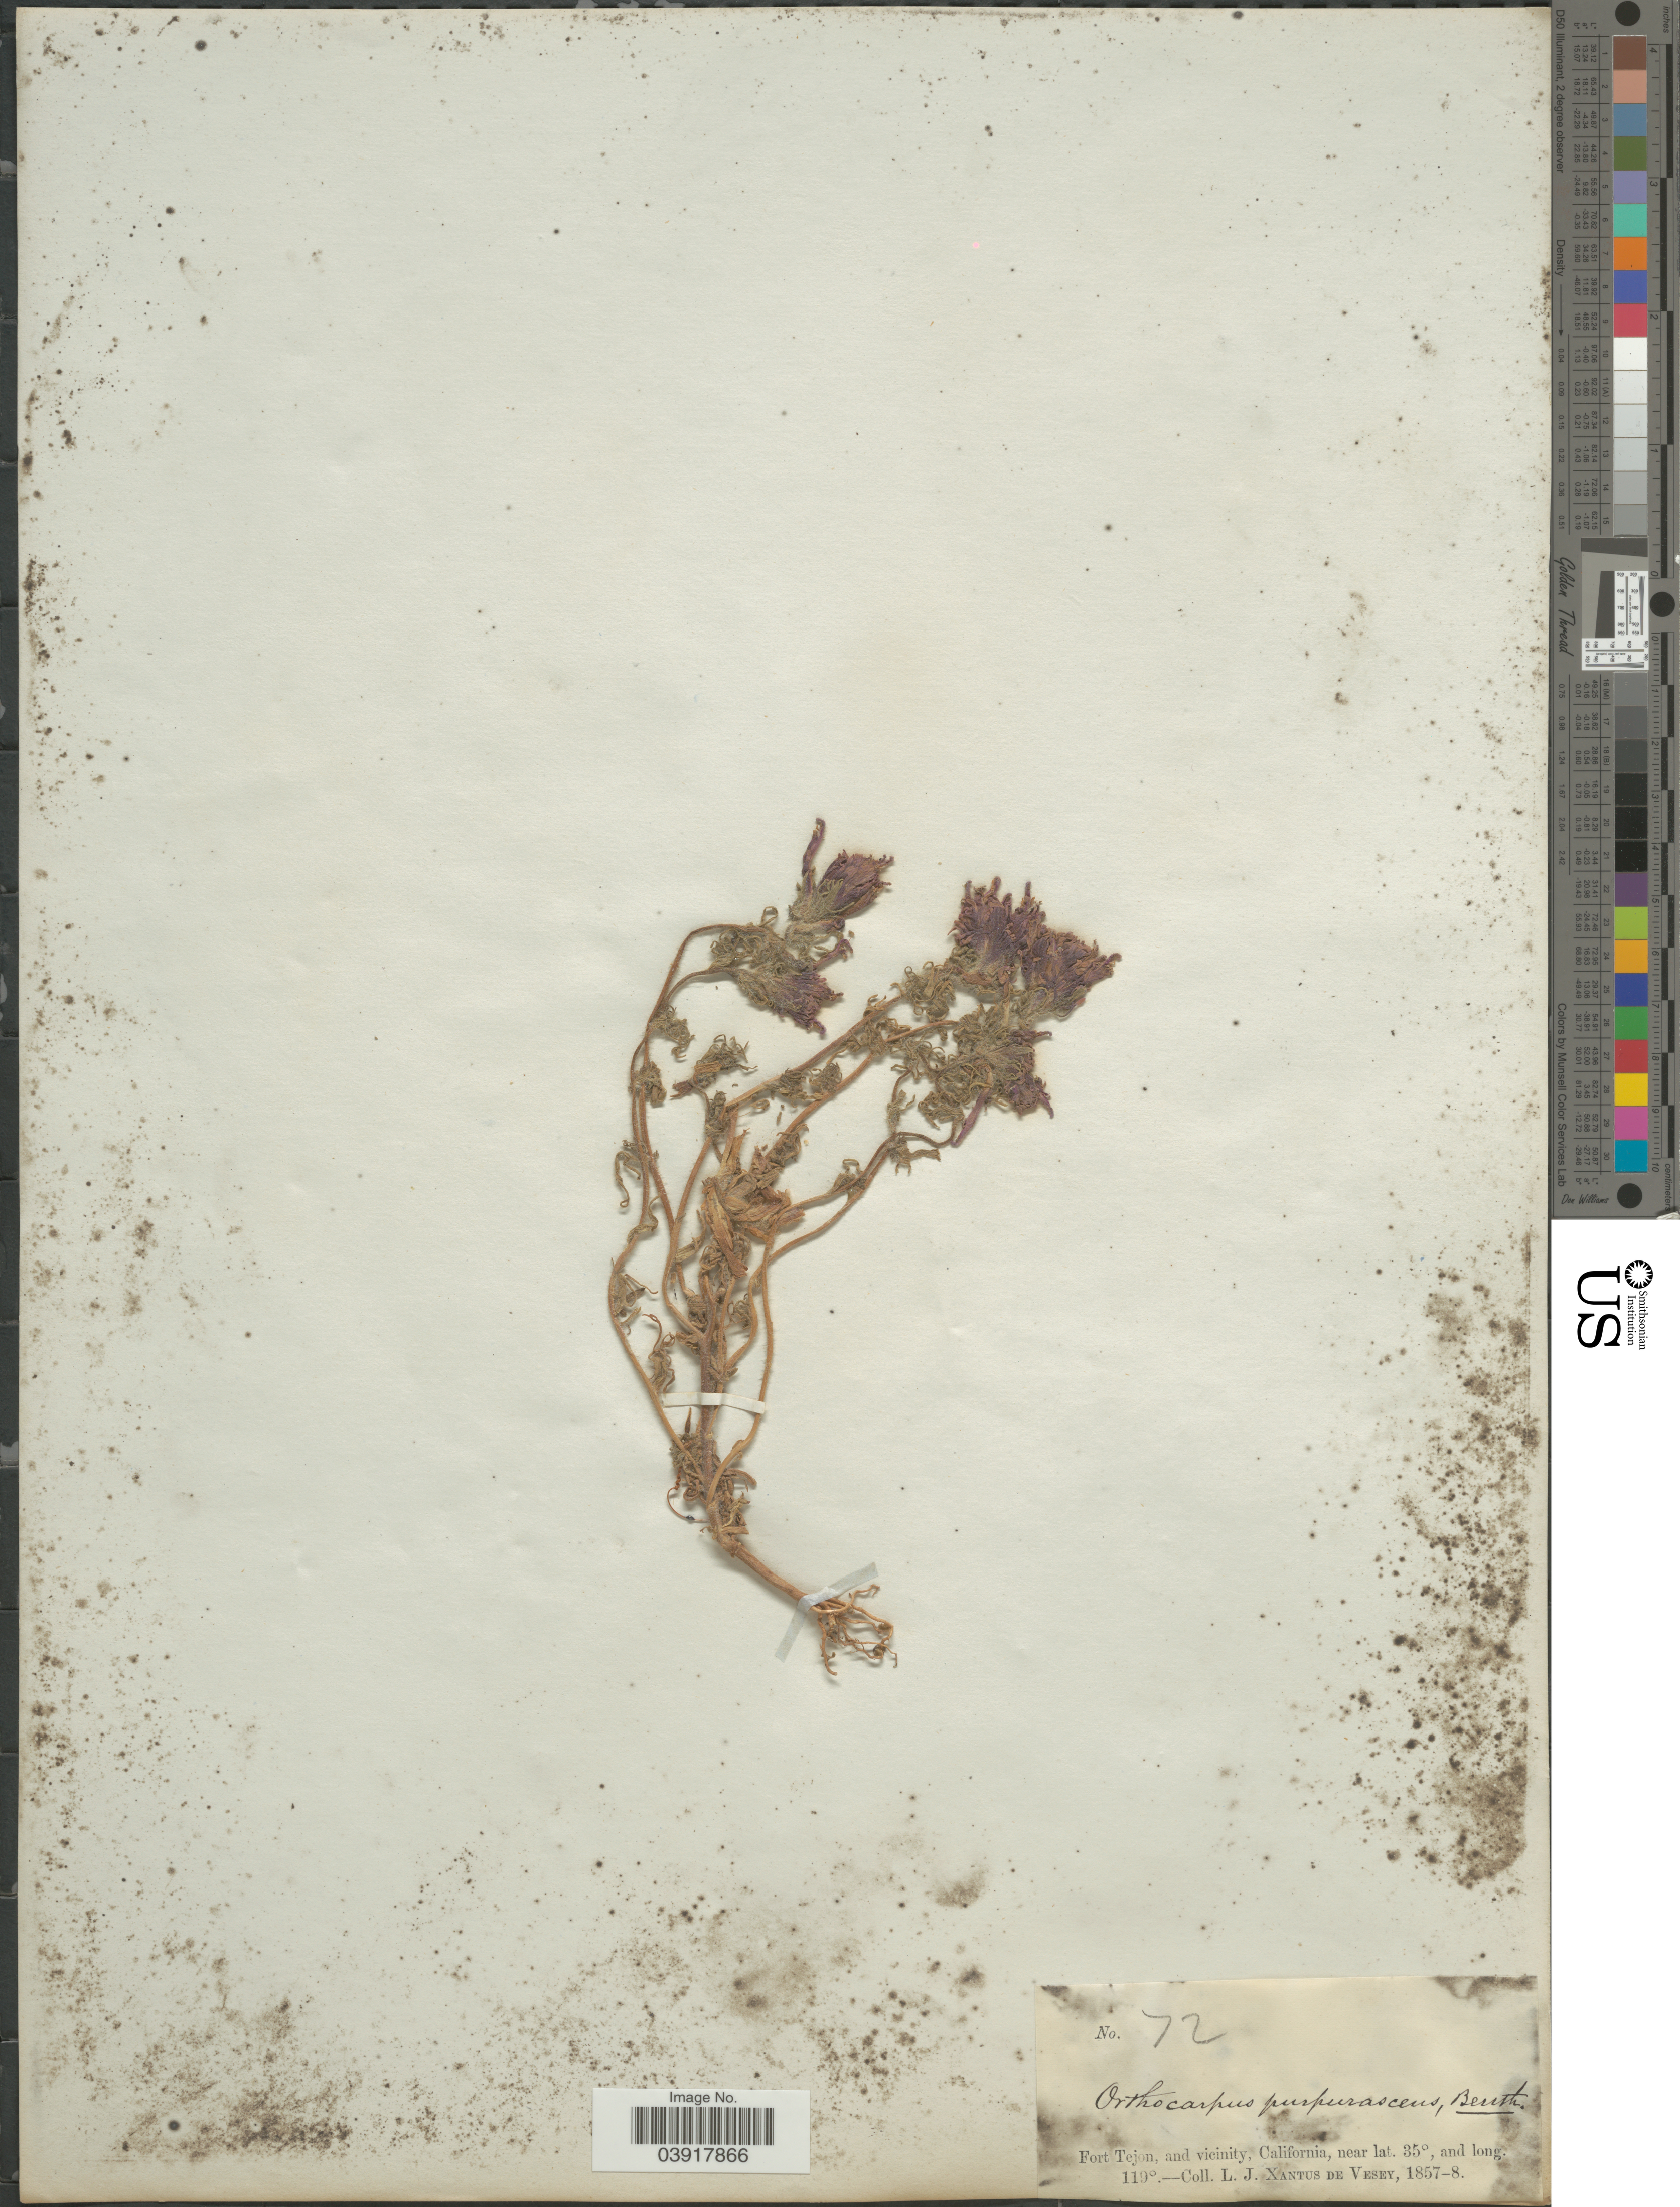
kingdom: Plantae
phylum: Tracheophyta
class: Magnoliopsida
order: Lamiales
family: Orobanchaceae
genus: Orthocarpus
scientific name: Orthocarpus purpurascens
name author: Benth.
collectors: L. Xantus de Vesey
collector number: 72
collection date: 1857/1858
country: United States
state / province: California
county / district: Kern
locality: Fort Tejon, and vicinity.